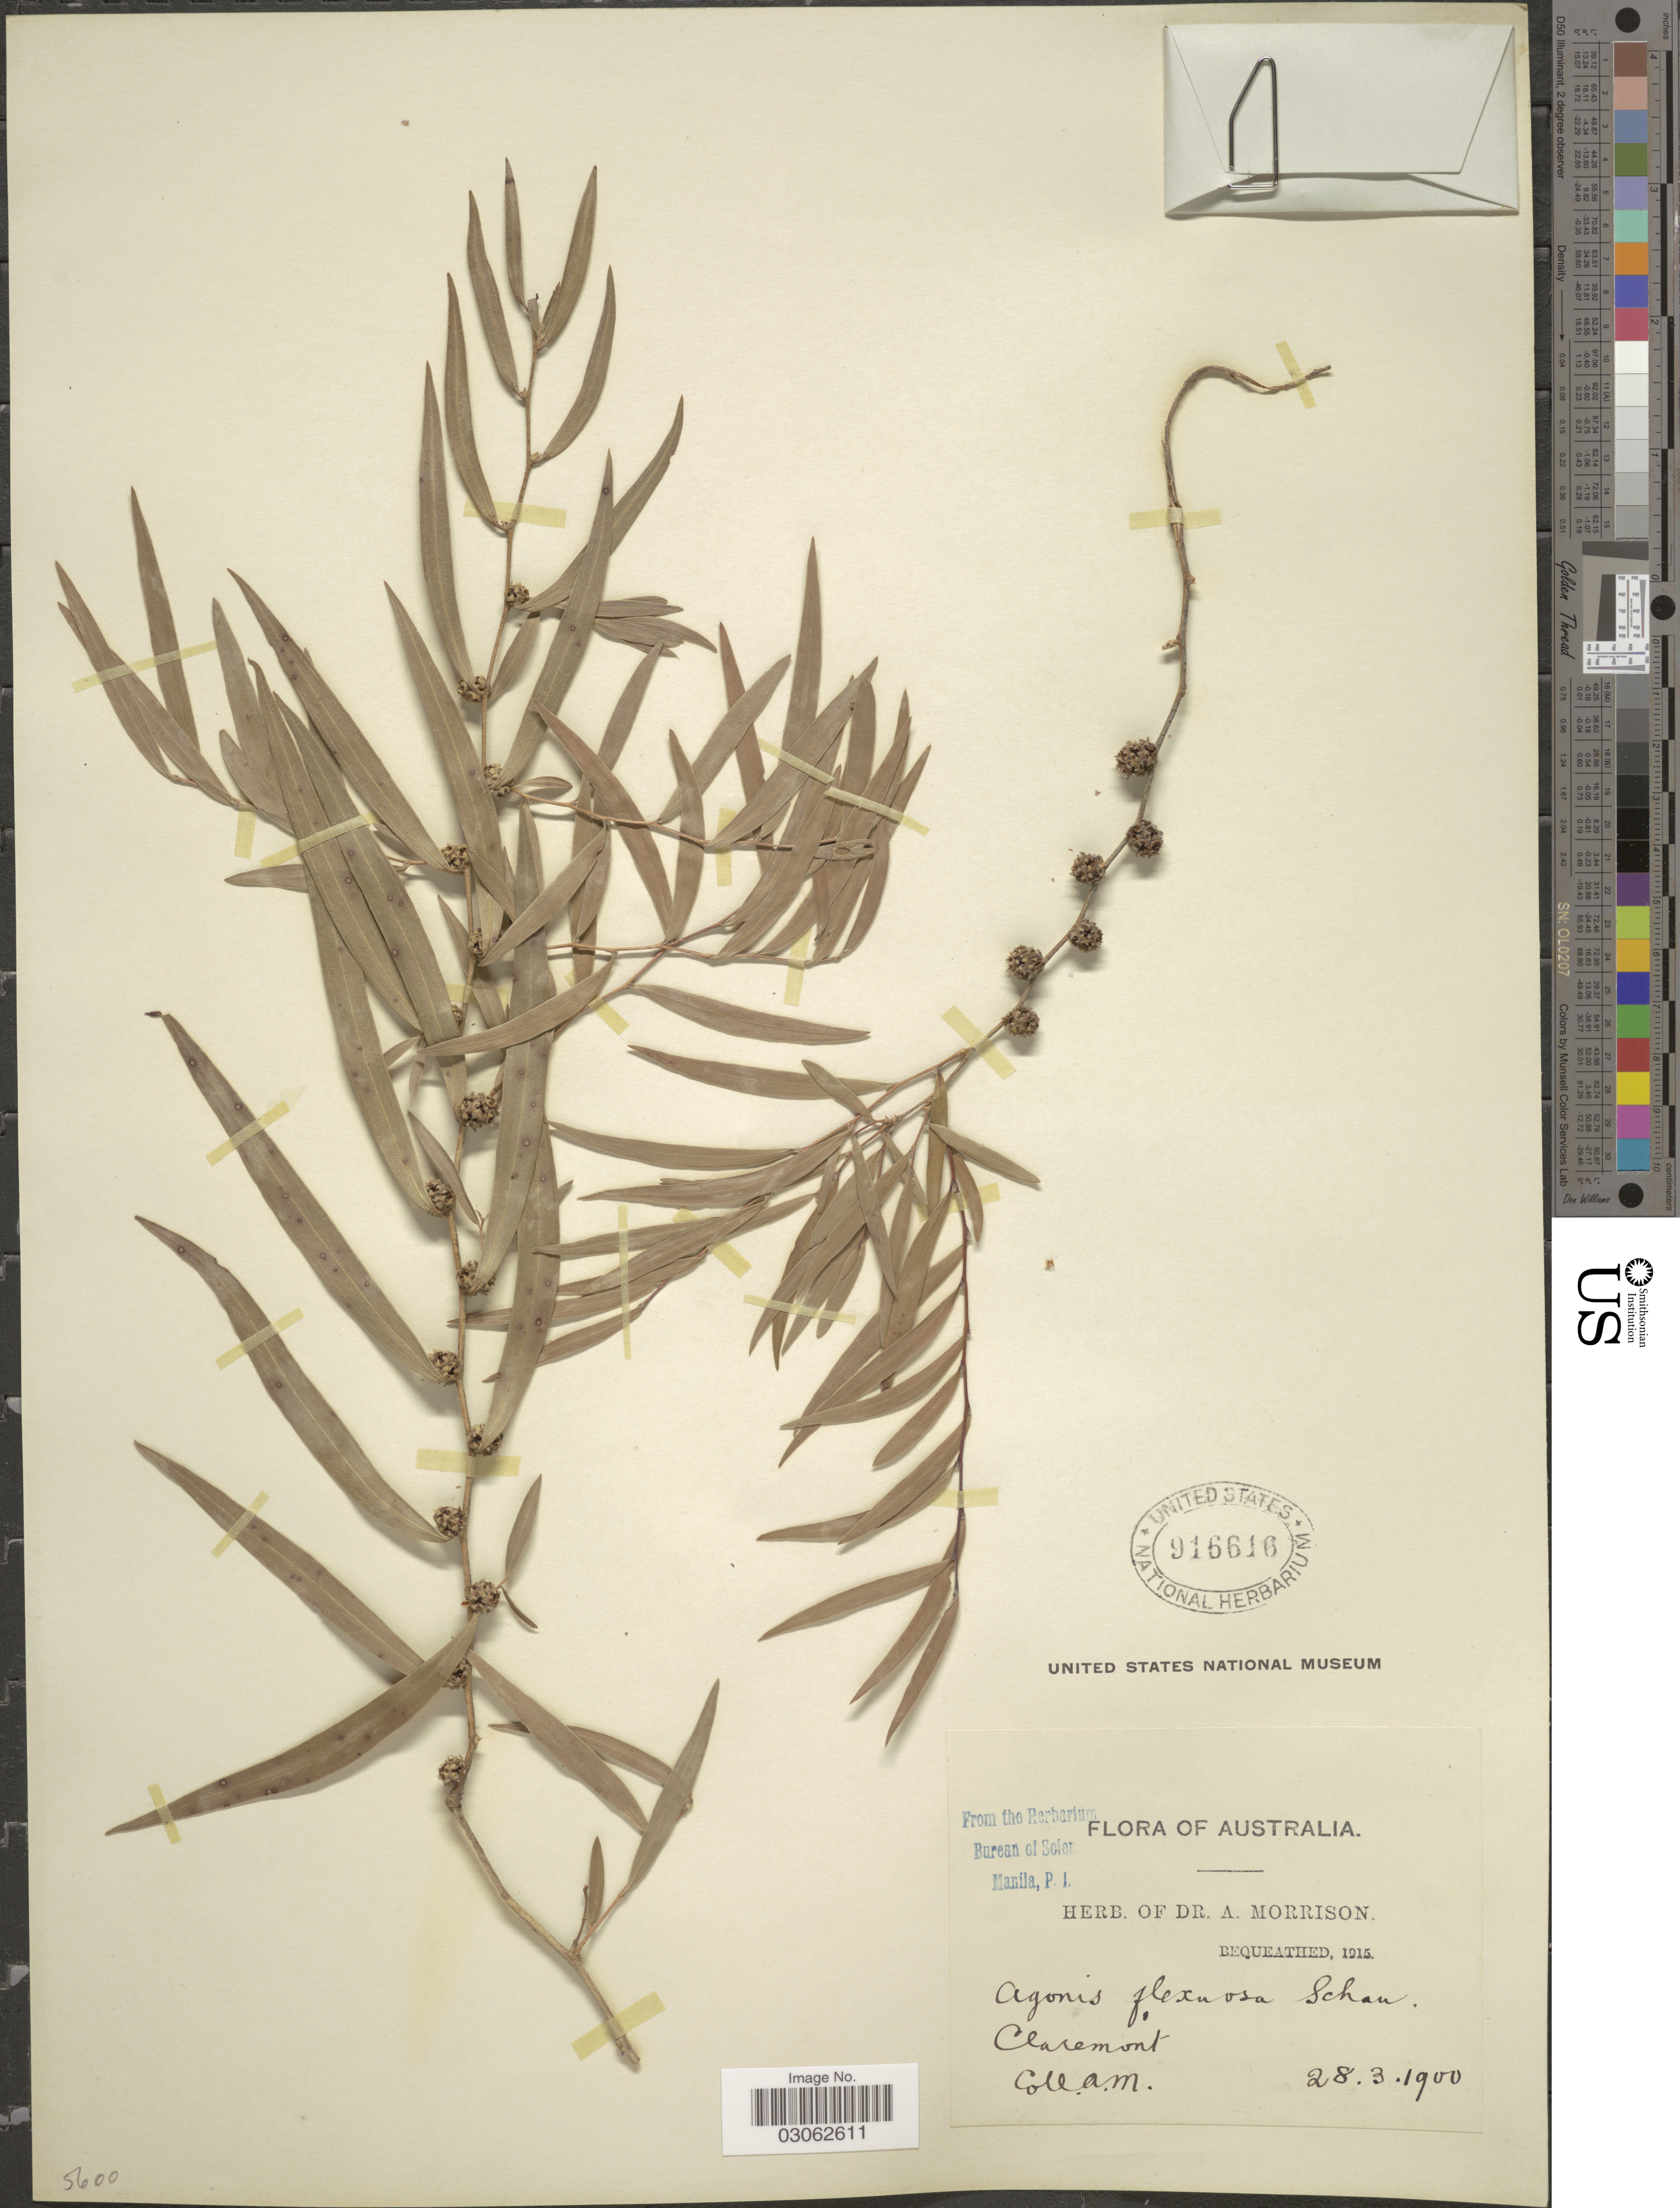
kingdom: Plantae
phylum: Tracheophyta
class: Magnoliopsida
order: Myrtales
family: Myrtaceae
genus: Agonis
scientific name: Agonis flexuosa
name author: (Willd.) Sweet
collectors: ex herb. Dr. A. Morrison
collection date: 1900-03-28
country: Australia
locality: Claremont.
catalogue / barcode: US 916616